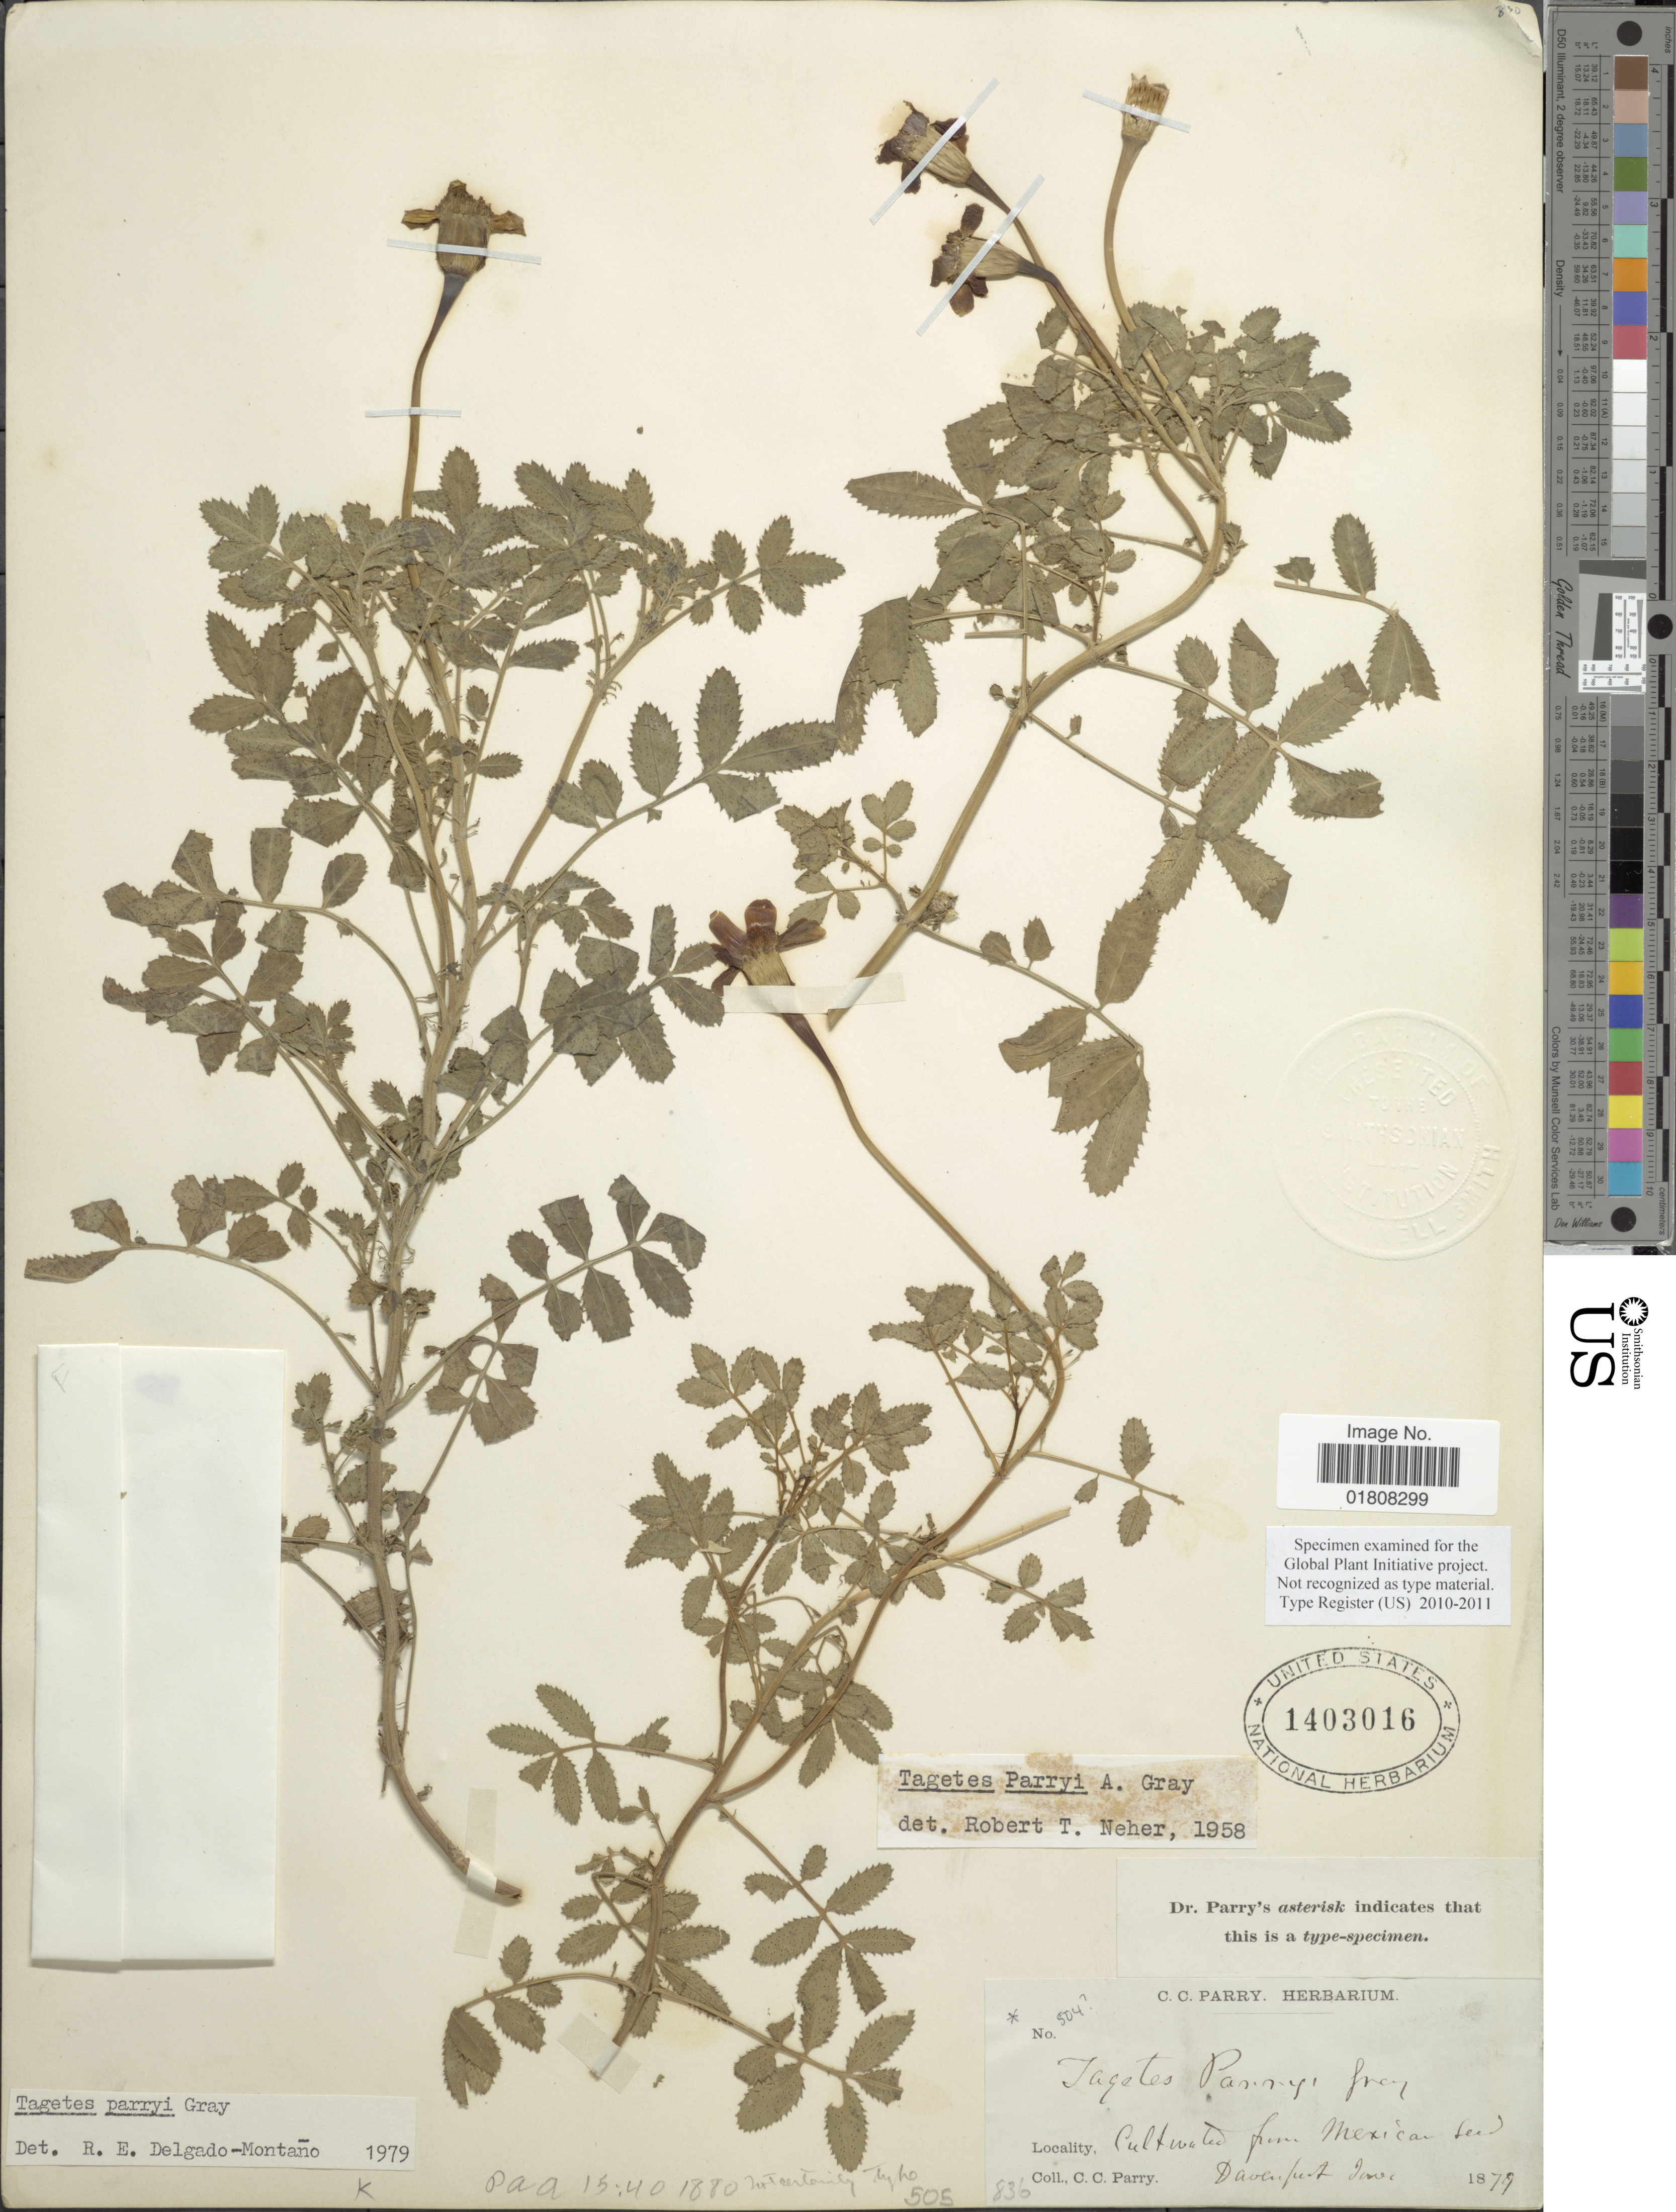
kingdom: Plantae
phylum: Tracheophyta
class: Magnoliopsida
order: Asterales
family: Asteraceae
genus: Tagetes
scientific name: Tagetes parryi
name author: A. Gray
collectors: C. C. Parry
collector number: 504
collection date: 1879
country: United States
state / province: Iowa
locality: Davenport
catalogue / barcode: US 1403016